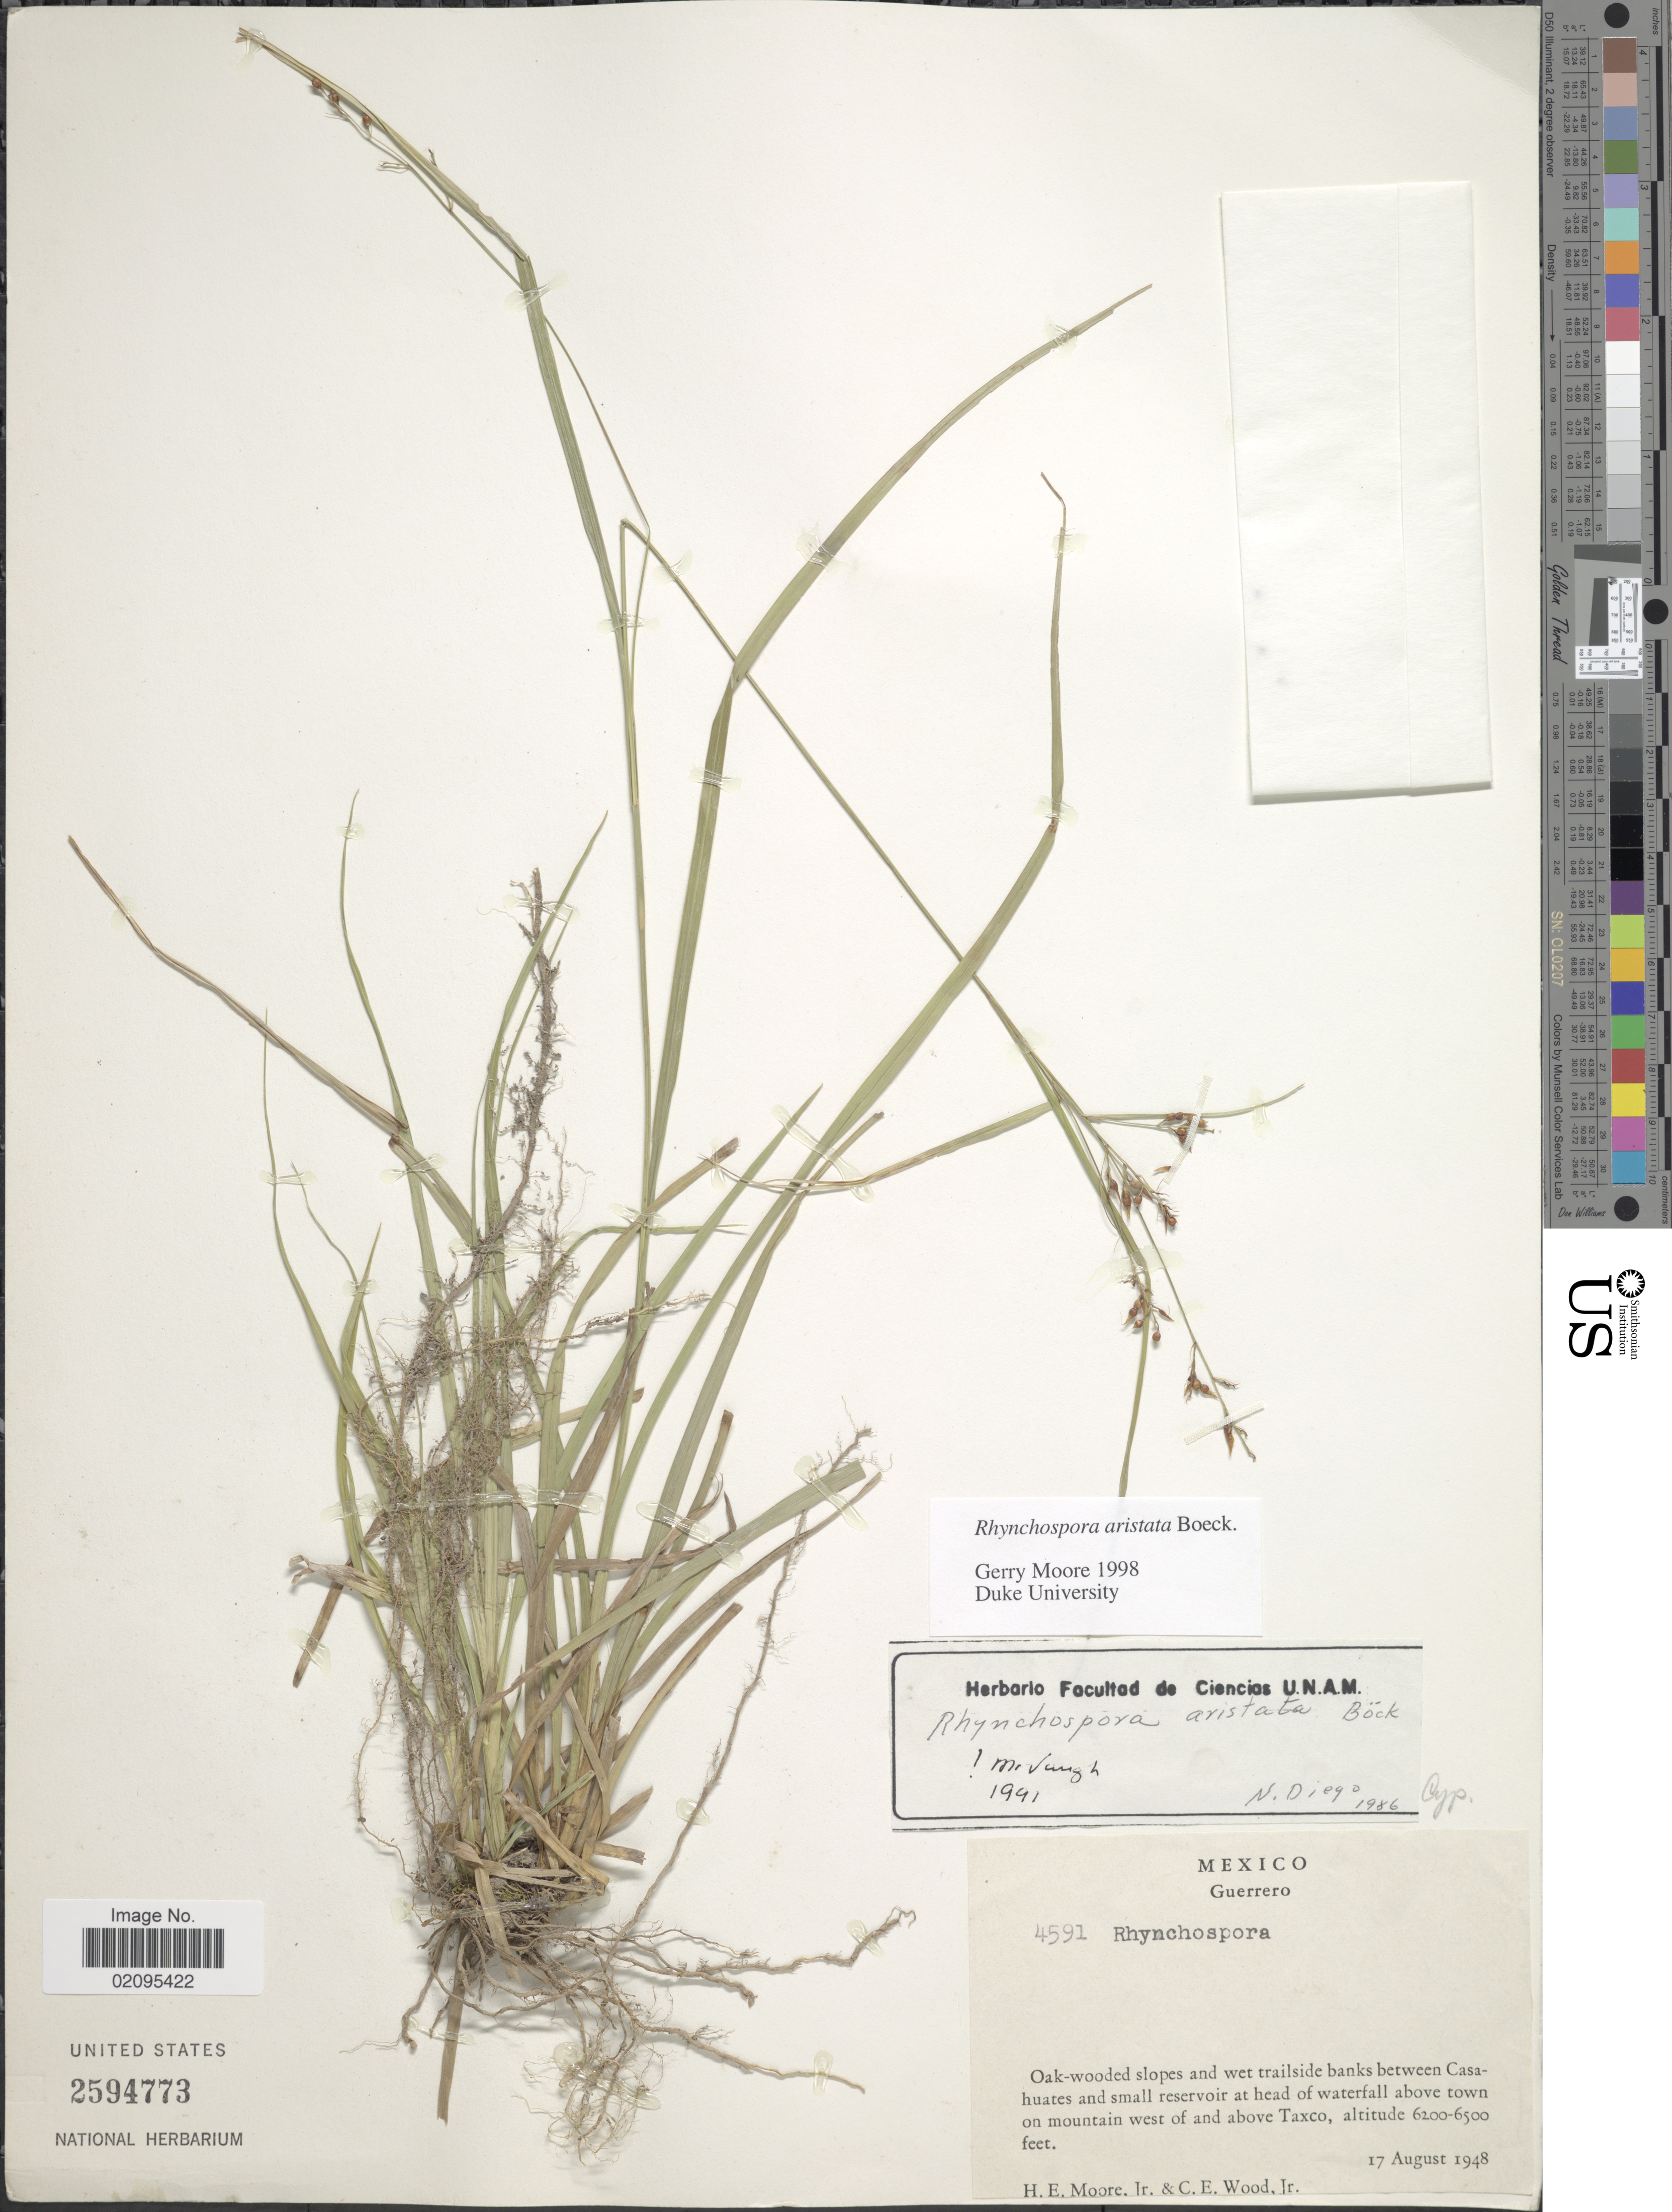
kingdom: Plantae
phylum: Tracheophyta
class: Liliopsida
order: Poales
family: Cyperaceae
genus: Rhynchospora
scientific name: Rhynchospora aristata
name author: Boeckeler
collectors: H. Moore & C. Wood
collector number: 4591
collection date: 1948-08-17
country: Mexico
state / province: Guerrero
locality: Oak-wooded slopes and wet trailside banks between Casahuates and small reservoir at head of waterfall above town on mountain west of and above Taxco.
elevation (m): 1890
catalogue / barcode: US 2594773